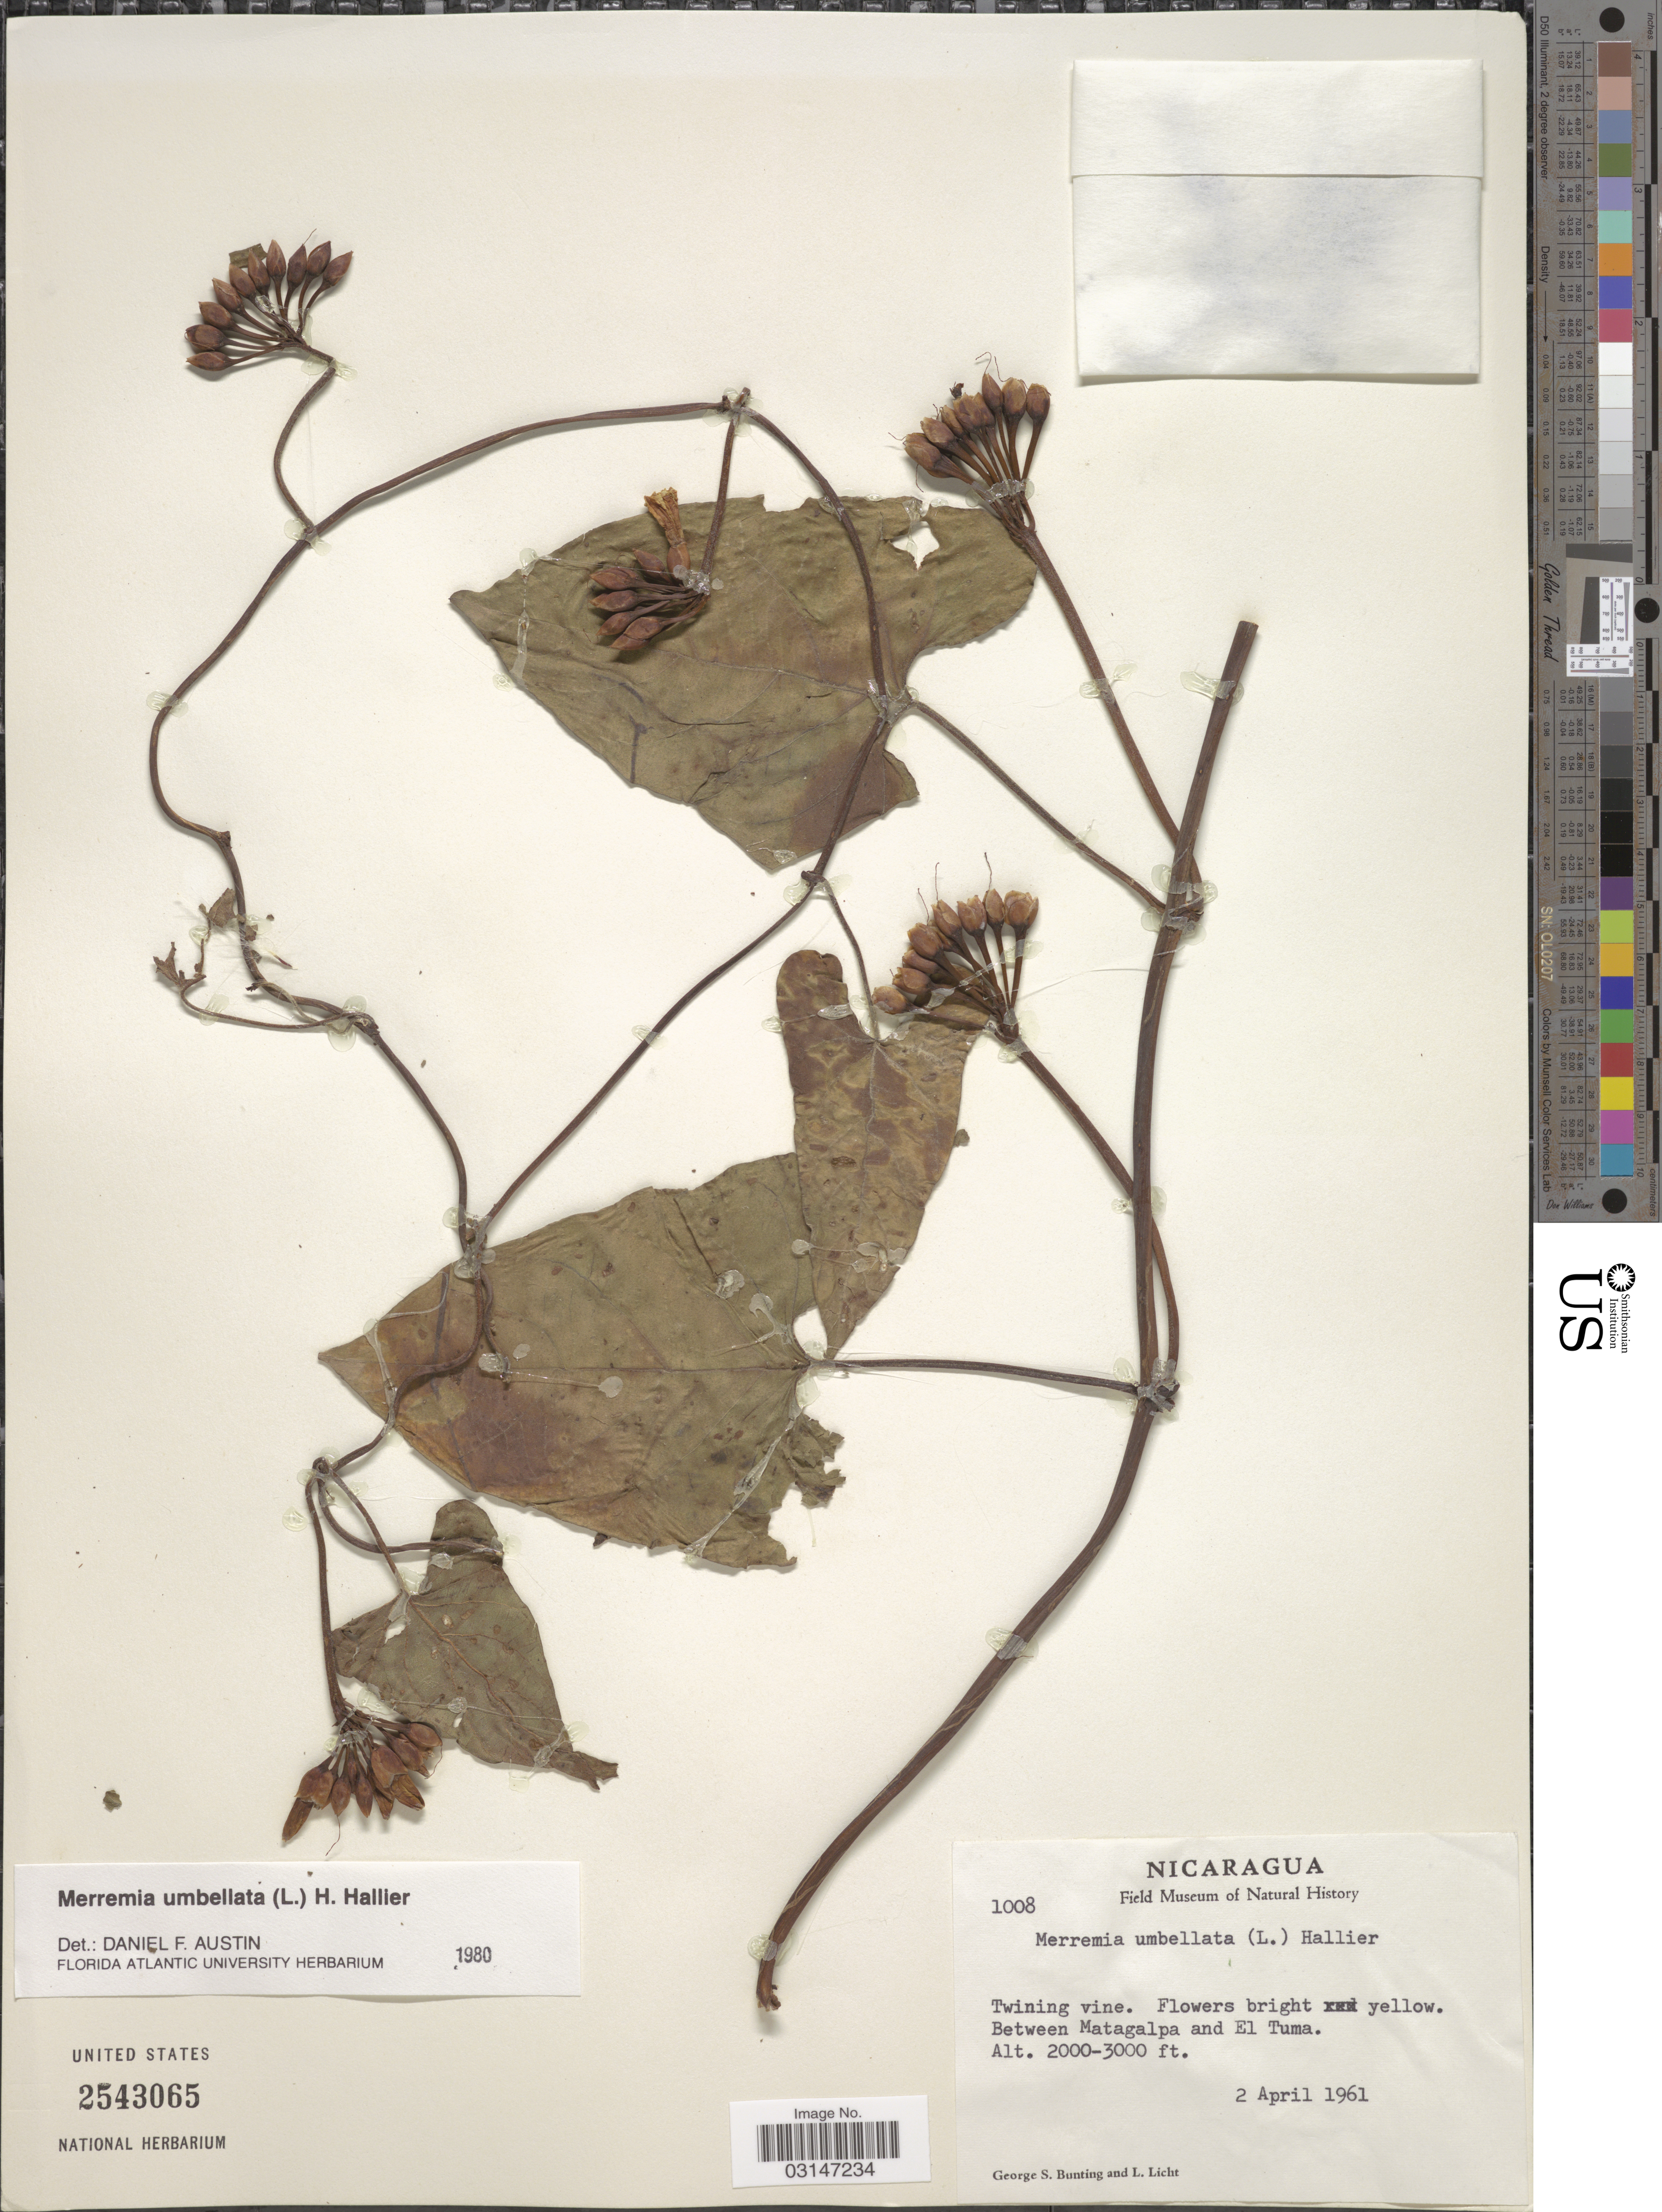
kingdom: Plantae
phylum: Tracheophyta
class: Magnoliopsida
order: Solanales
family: Convolvulaceae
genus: Camonea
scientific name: Camonea umbellata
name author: (L.) A. R. Simões & Staples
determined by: Strong, Mark T., (BOT), Smithsonian Institution - National Museum of Natural History (UNITED STATES)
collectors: G. S. Bunting & L. Licht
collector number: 1008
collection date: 1961-04-02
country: Nicaragua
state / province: Matagalpa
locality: Between Matagalpa and El Tuma.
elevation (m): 610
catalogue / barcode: US 2543065